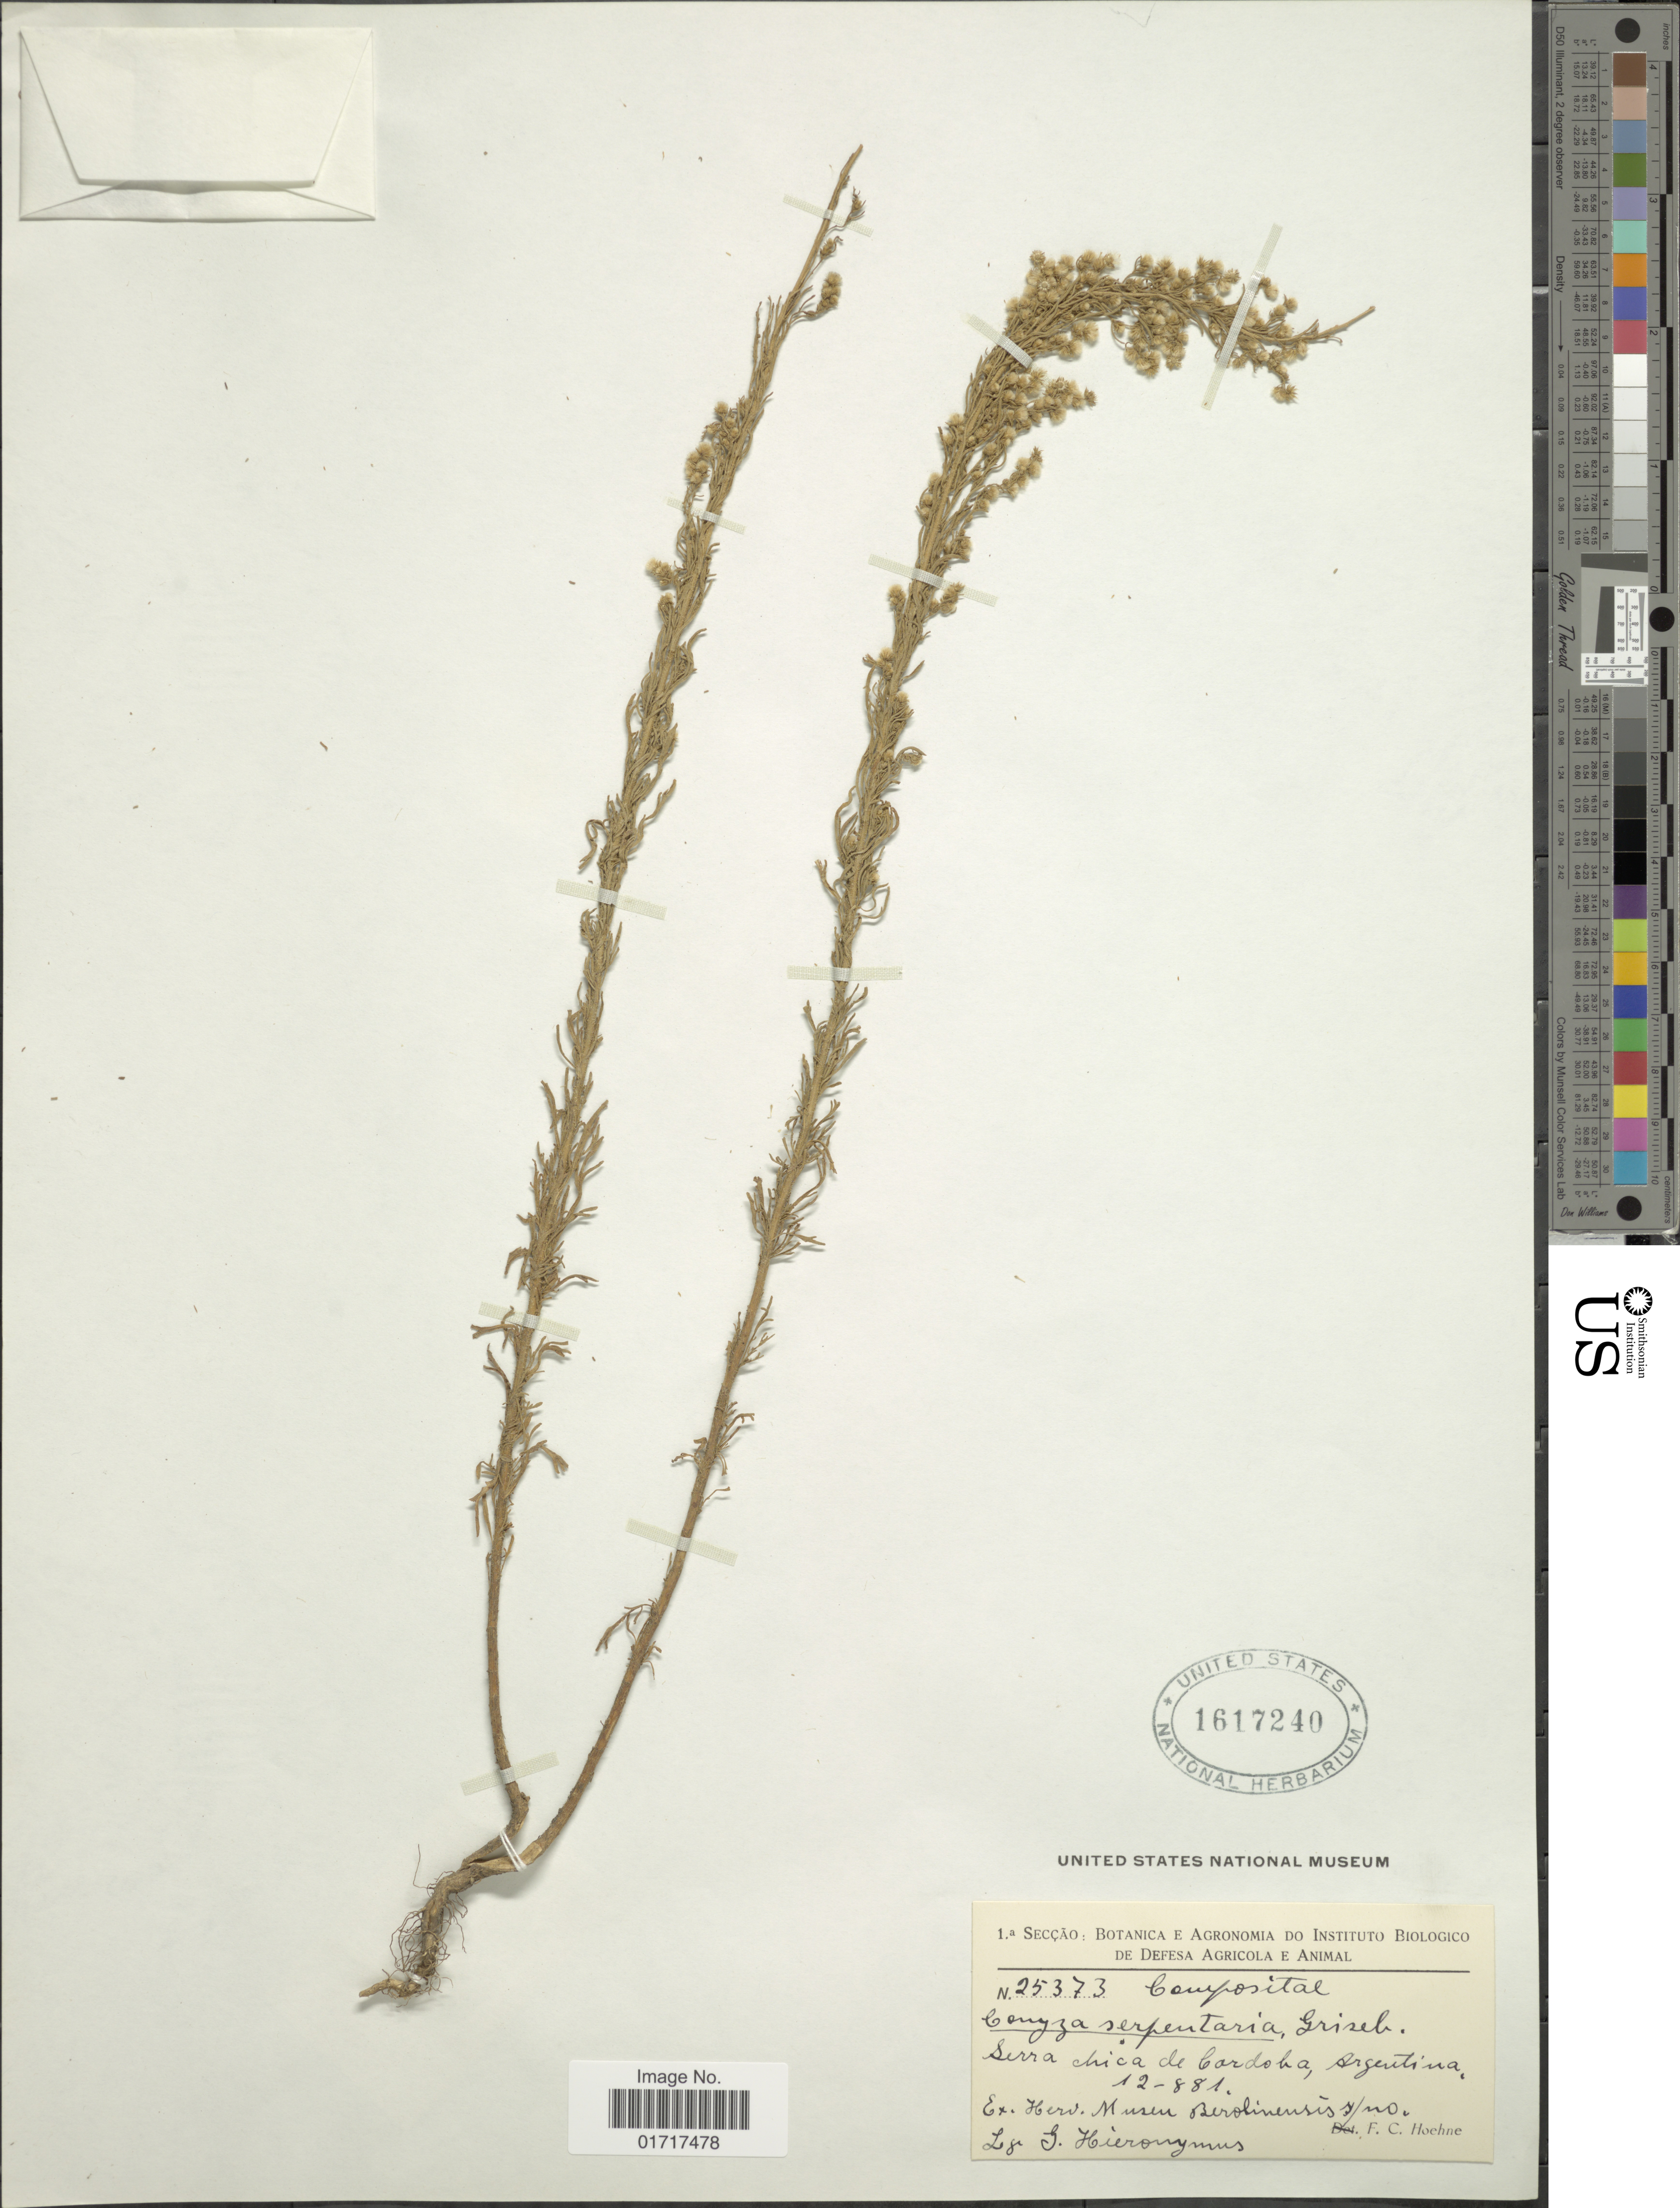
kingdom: Plantae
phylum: Tracheophyta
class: Magnoliopsida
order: Asterales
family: Asteraceae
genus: Conyza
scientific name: Conyza sophiifolia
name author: Kunth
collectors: G. H. Hieronymus & F. C. Hoehne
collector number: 25373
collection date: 1881-12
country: Argentina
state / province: Cordoba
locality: Serra chica de Cordoba, Argentina.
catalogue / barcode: US 1617240